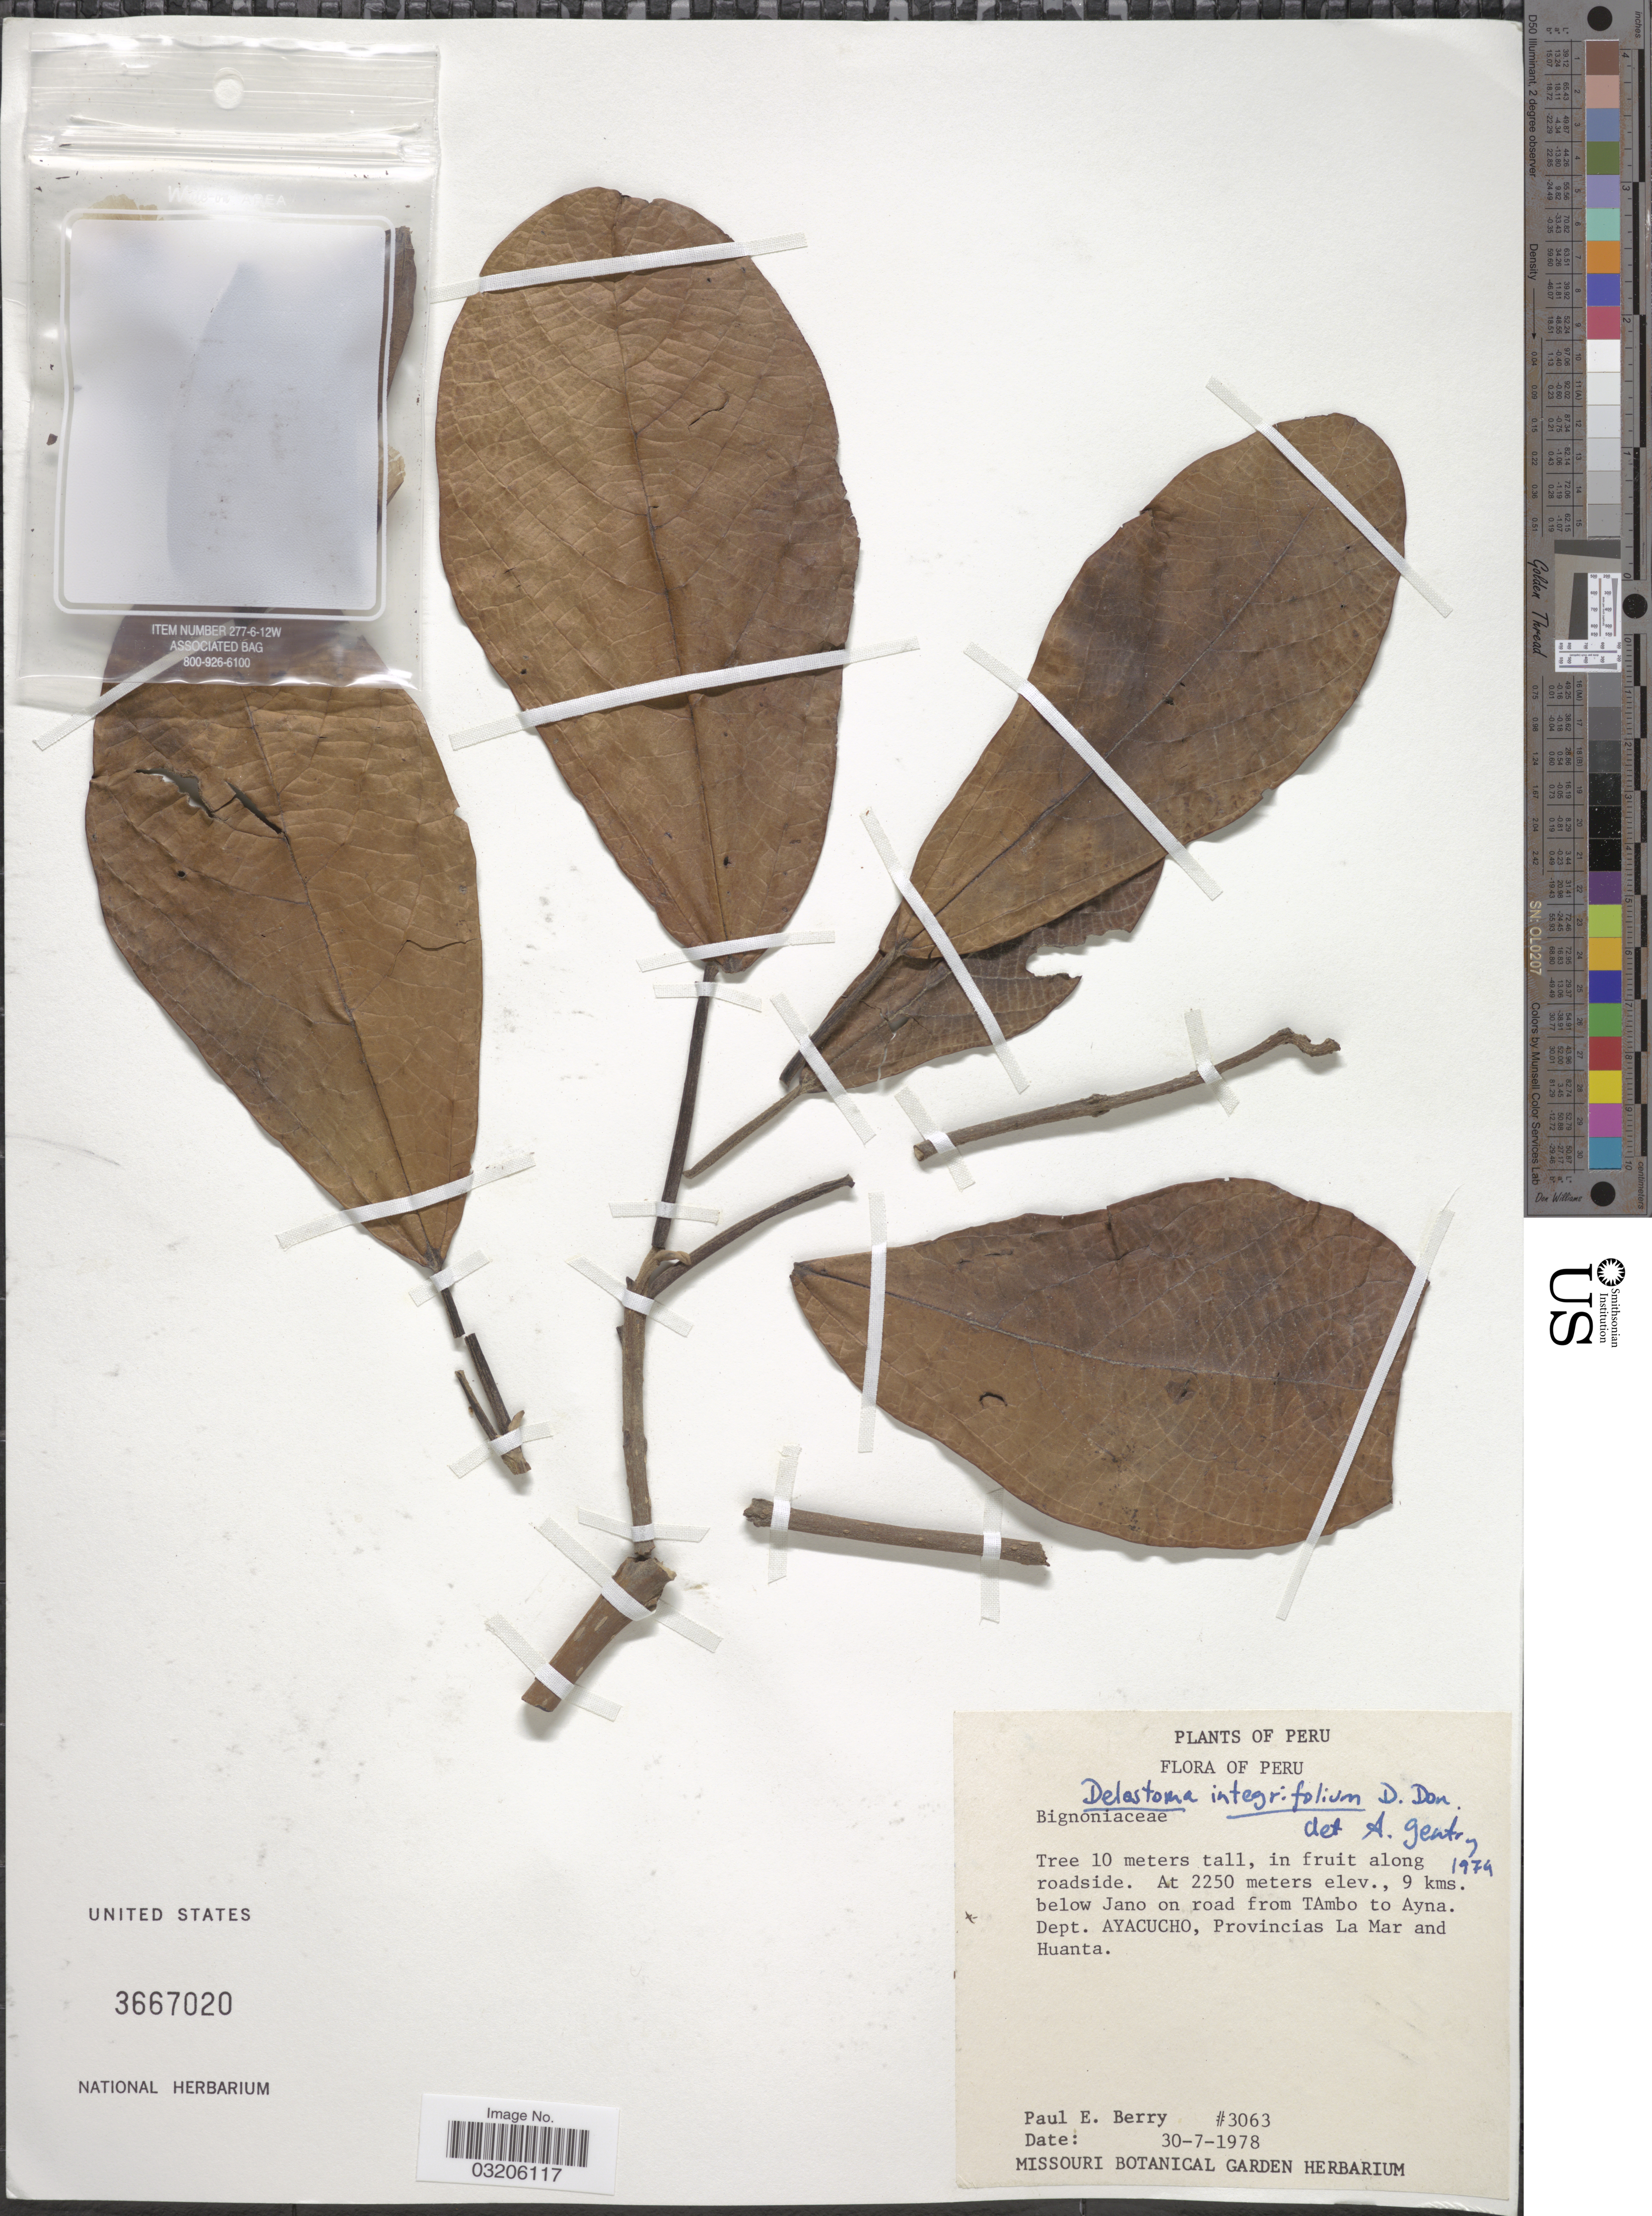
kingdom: Plantae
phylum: Tracheophyta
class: Magnoliopsida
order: Lamiales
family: Bignoniaceae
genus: Delostoma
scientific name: Delostoma integrifolium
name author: D. Don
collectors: P. E. Berry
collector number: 3063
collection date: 1978-07-30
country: Peru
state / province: Ayacucho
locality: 9 kms. below Jano on road from TAmbo to Ayna. Dept. Ayacucho, Provincias La Mar and Huanta.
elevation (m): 2250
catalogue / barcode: US 3667020